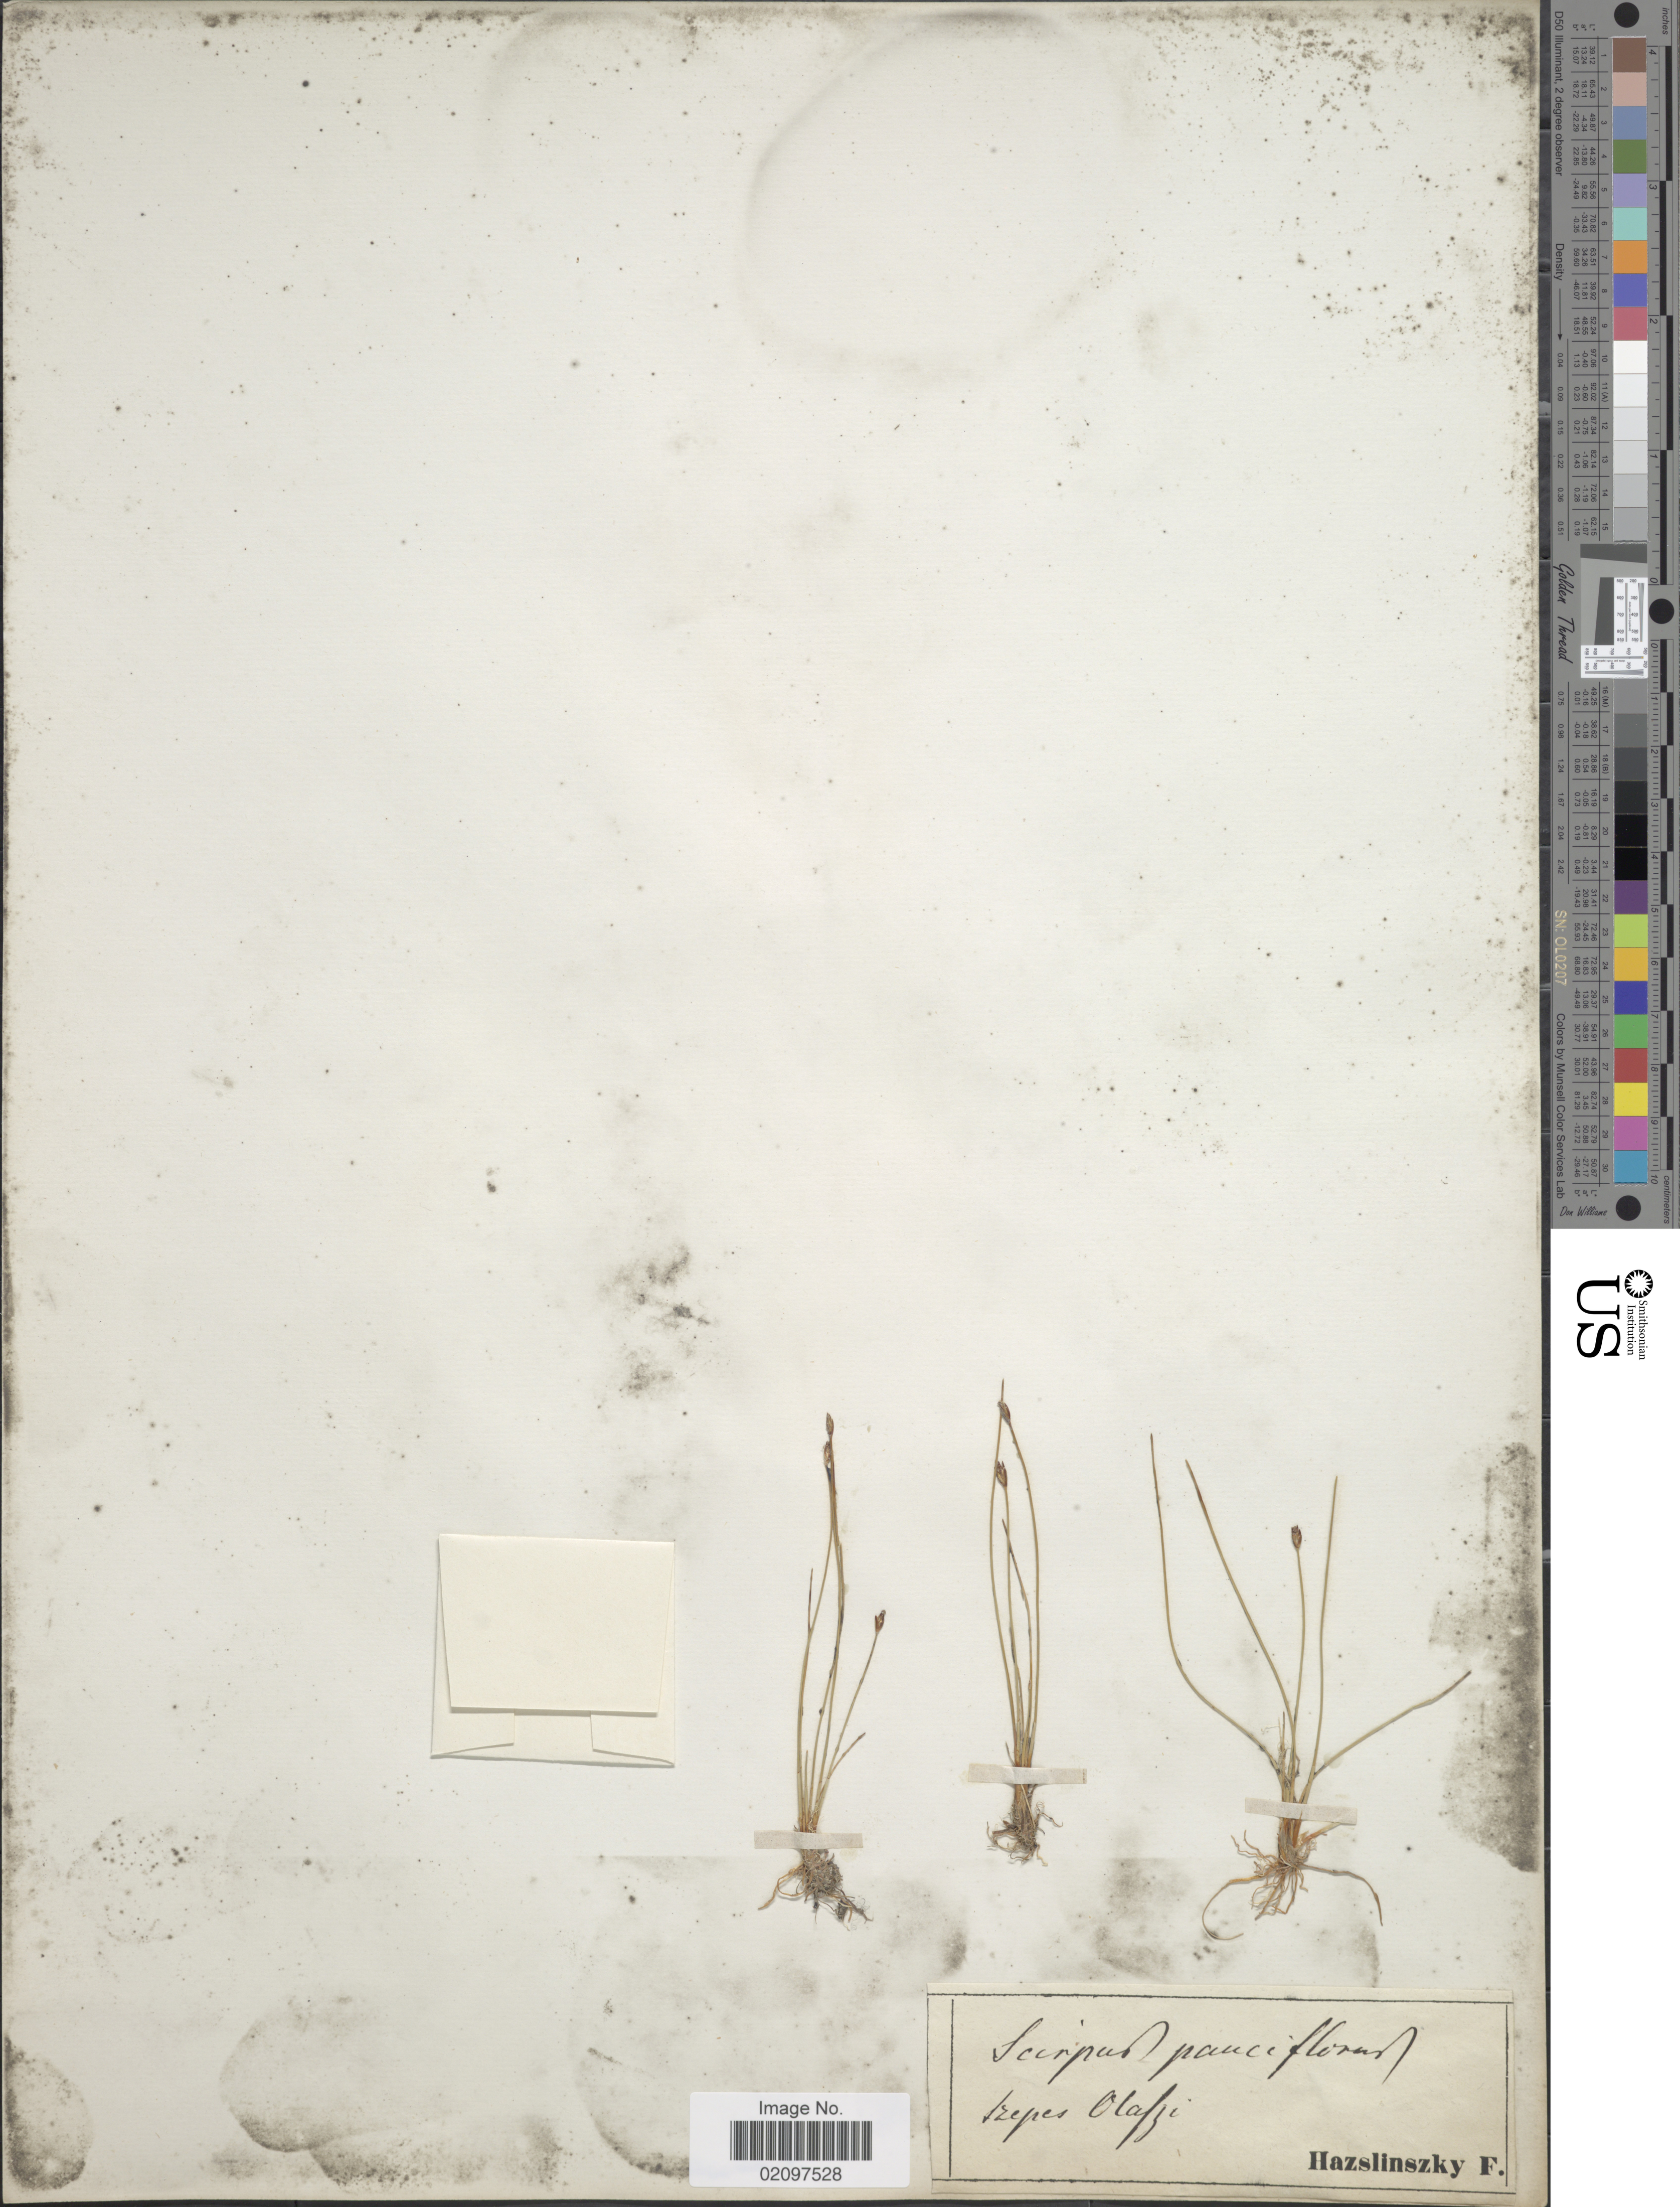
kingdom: Plantae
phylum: Tracheophyta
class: Liliopsida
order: Poales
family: Cyperaceae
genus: Eleocharis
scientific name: Eleocharis quinqueflora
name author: (Hartmann) O. Schwarz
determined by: Strong, Mark T., (BOT), Smithsonian Institution - National Museum of Natural History (UNITED STATES)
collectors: F. Hazslinsky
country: Hungary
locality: Szepes Olafzi [interpreted]